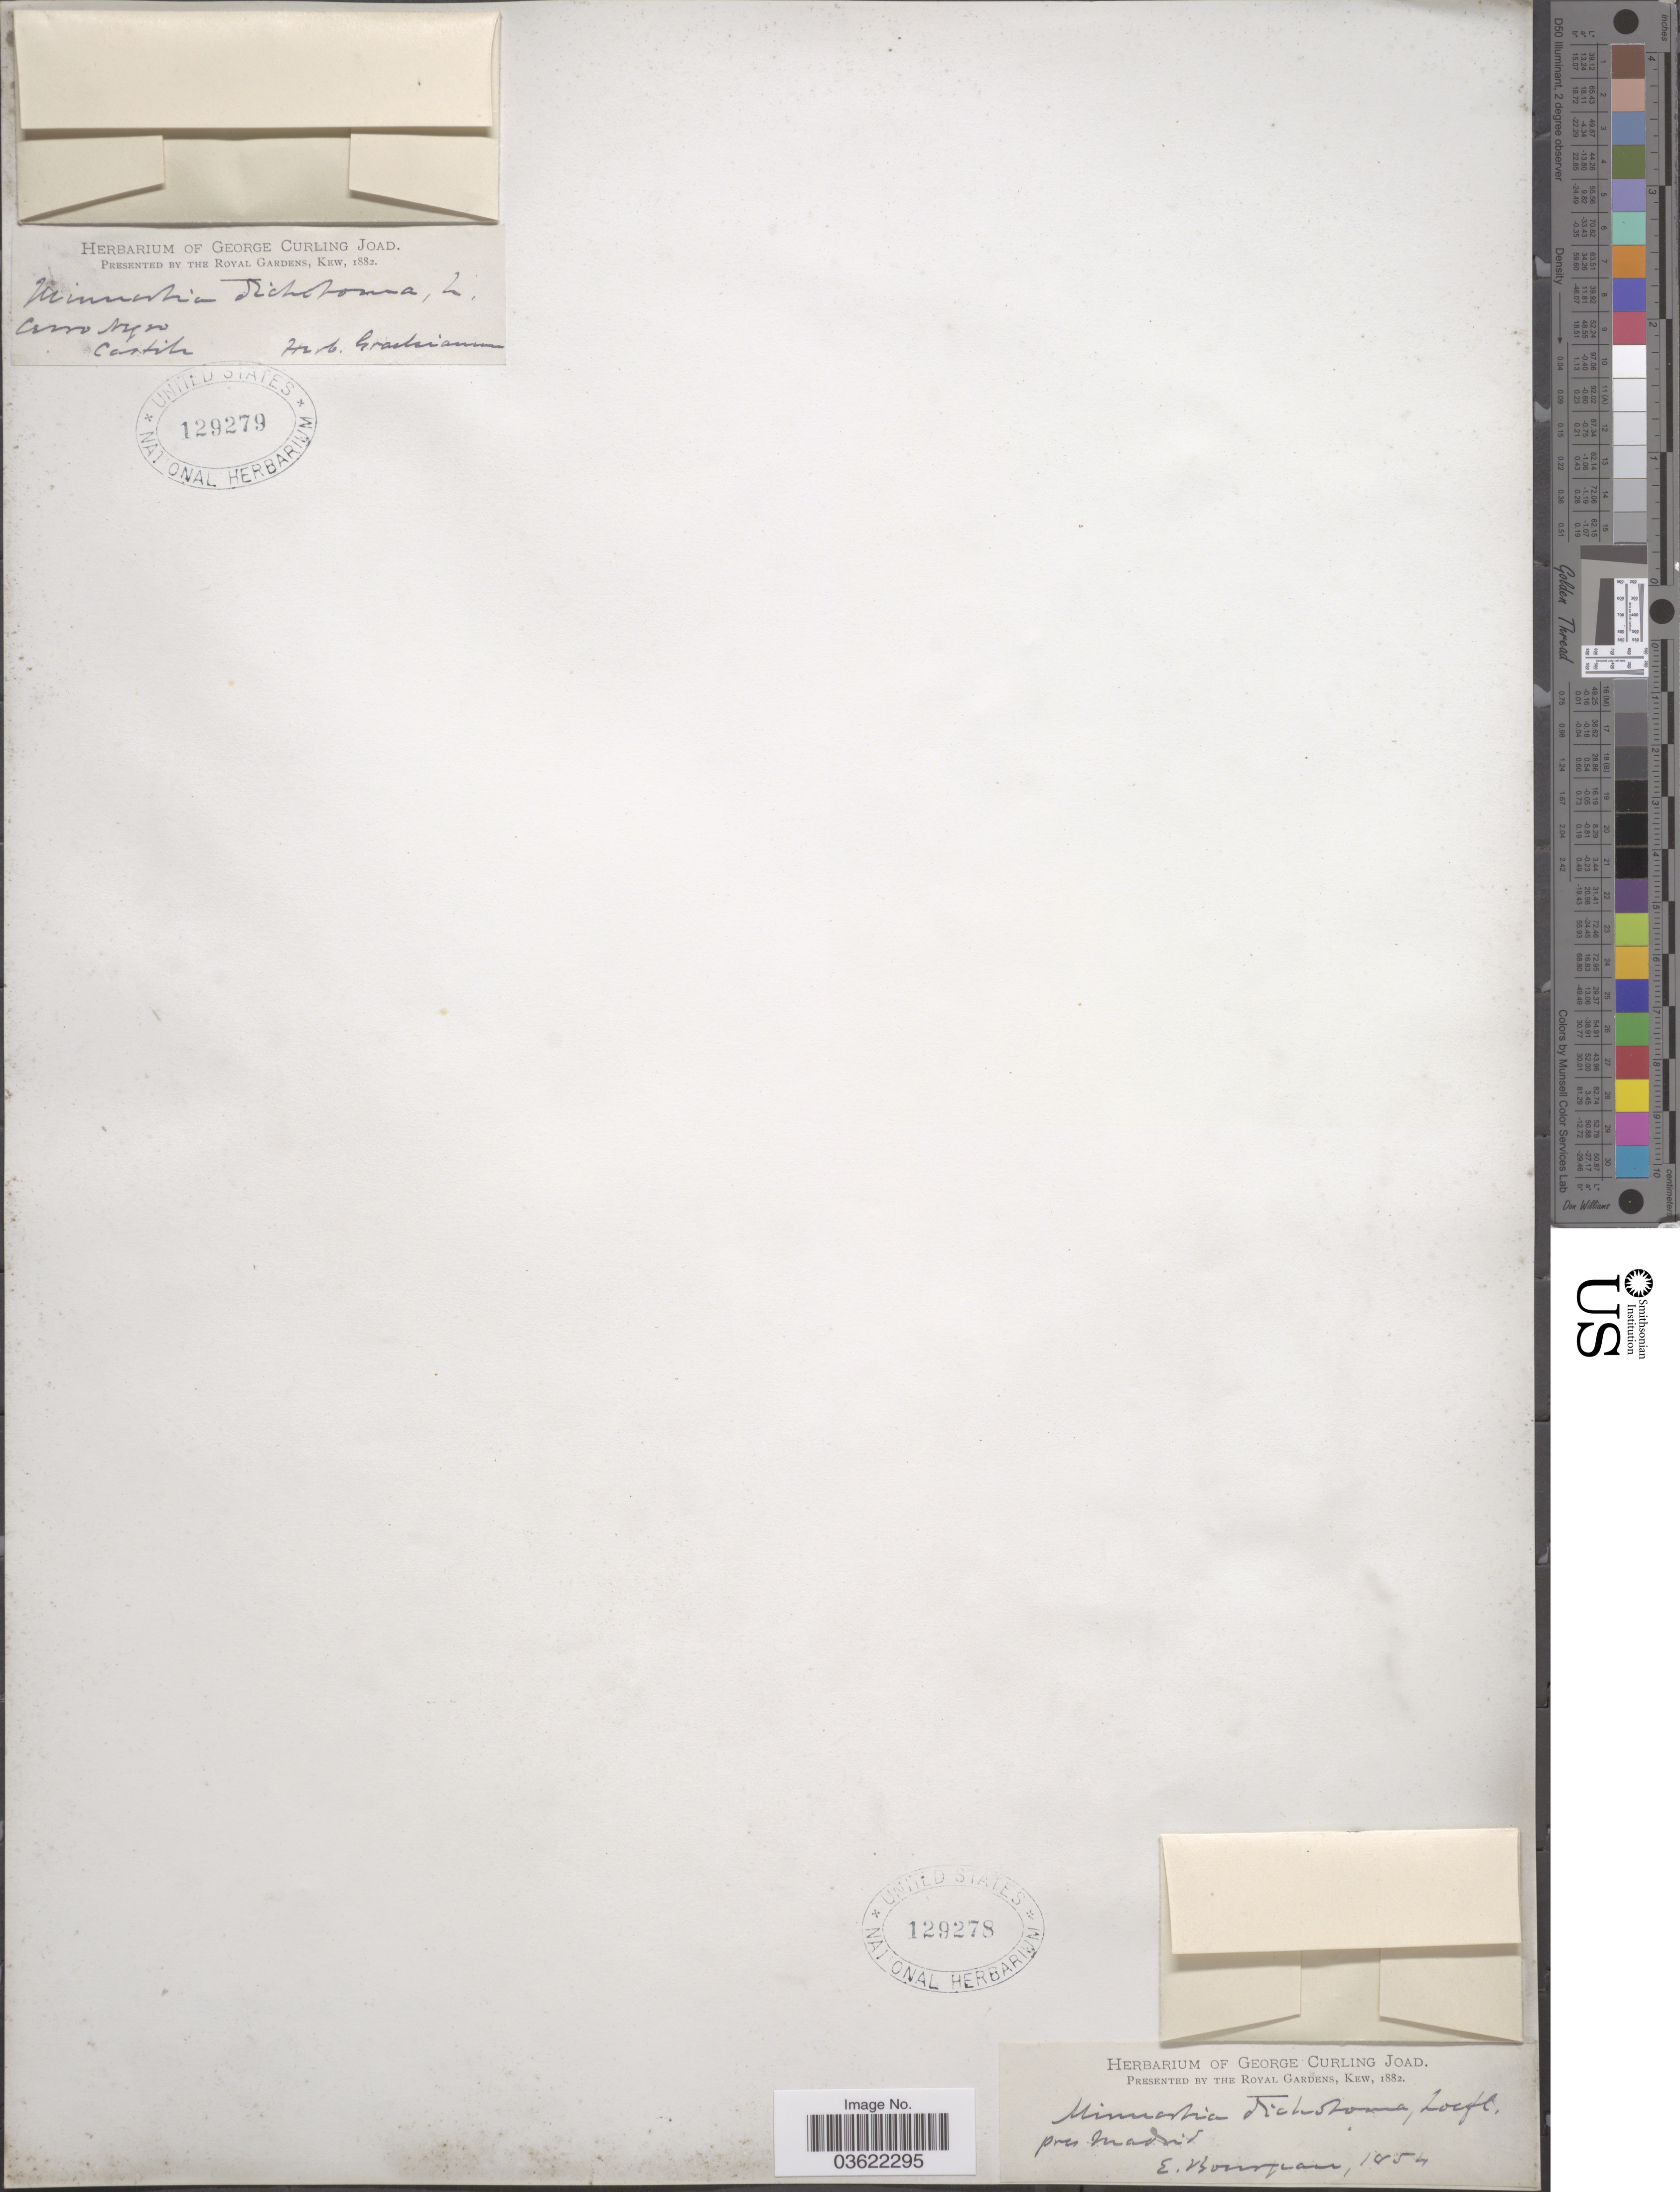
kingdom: Plantae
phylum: Tracheophyta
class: Magnoliopsida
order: Caryophyllales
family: Caryophyllaceae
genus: Arenaria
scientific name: Arenaria dichotoma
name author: Moench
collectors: E. Bourgeau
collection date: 1854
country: Spain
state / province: Madrid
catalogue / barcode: US 129278